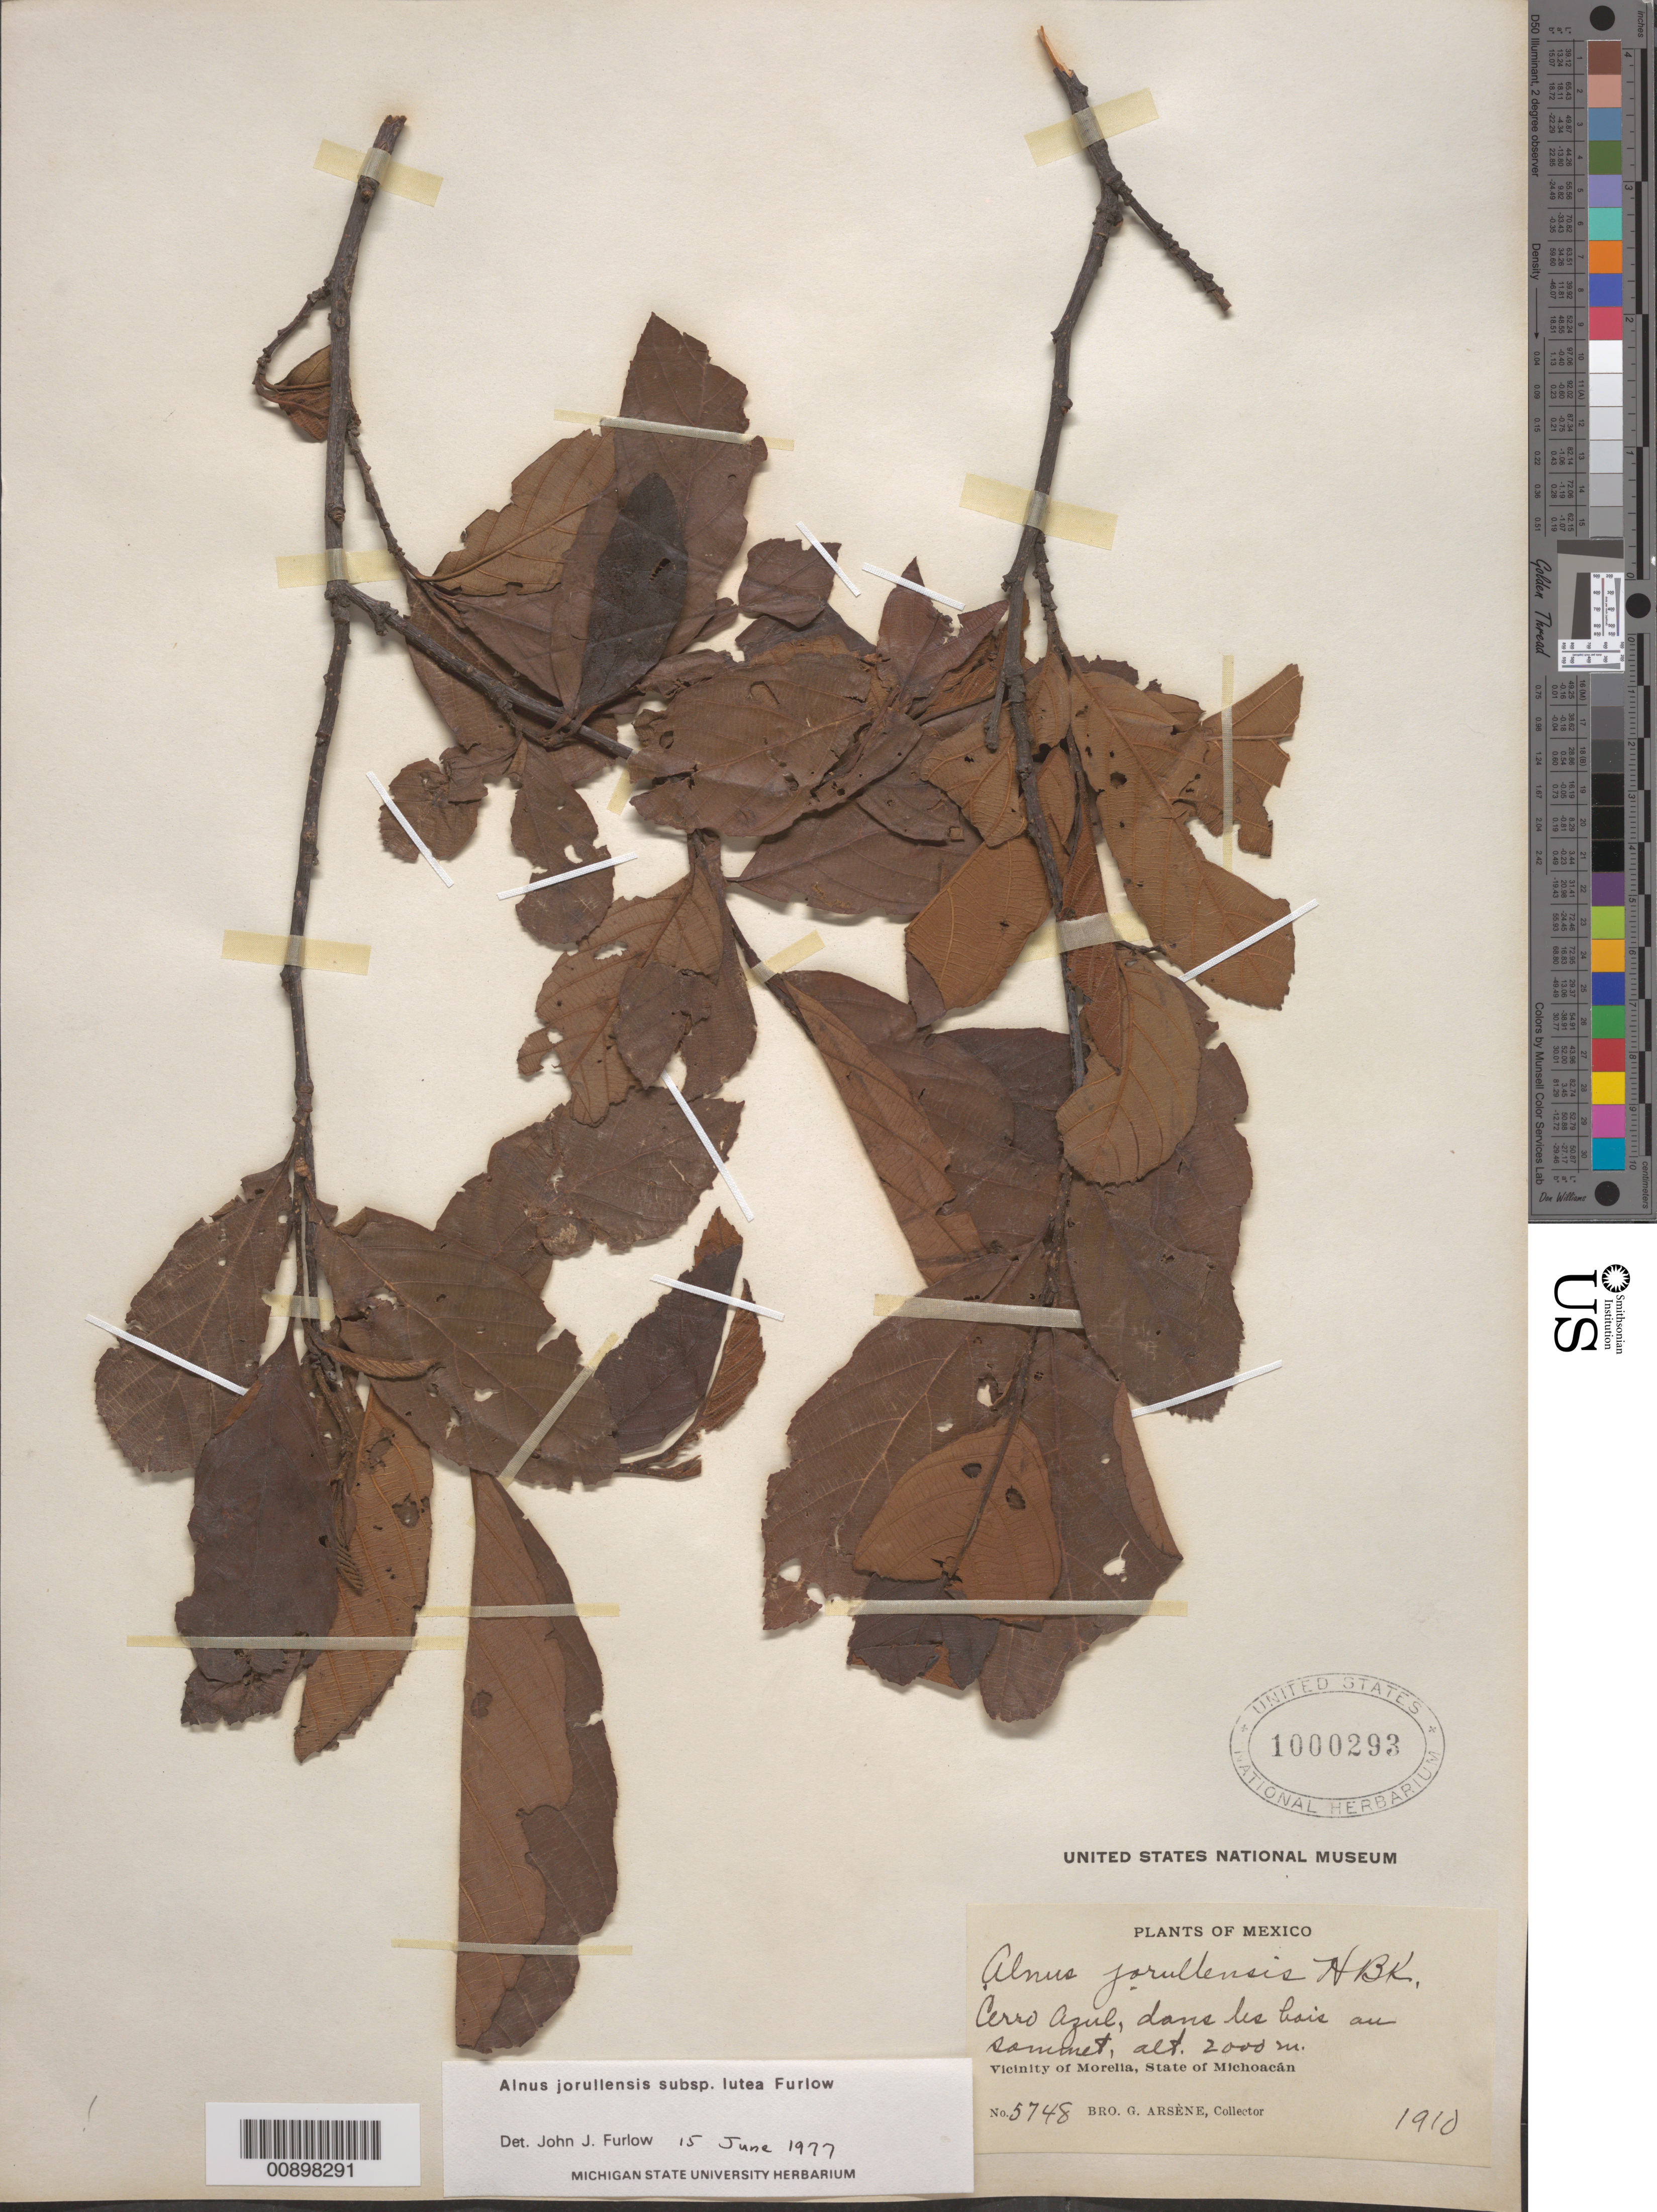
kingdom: Plantae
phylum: Tracheophyta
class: Magnoliopsida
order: Fagales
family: Betulaceae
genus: Alnus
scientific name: Alnus jorullensis subsp. lutea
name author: Furlow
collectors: Bro. G. Arsène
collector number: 5748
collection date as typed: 1910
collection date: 1910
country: Mexico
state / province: Michoacán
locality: Cerro Azul, dans les bois au sommet. Vicinity of Morelia, State of Michoacán.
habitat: Dans les bois au sommet.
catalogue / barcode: US 1000293